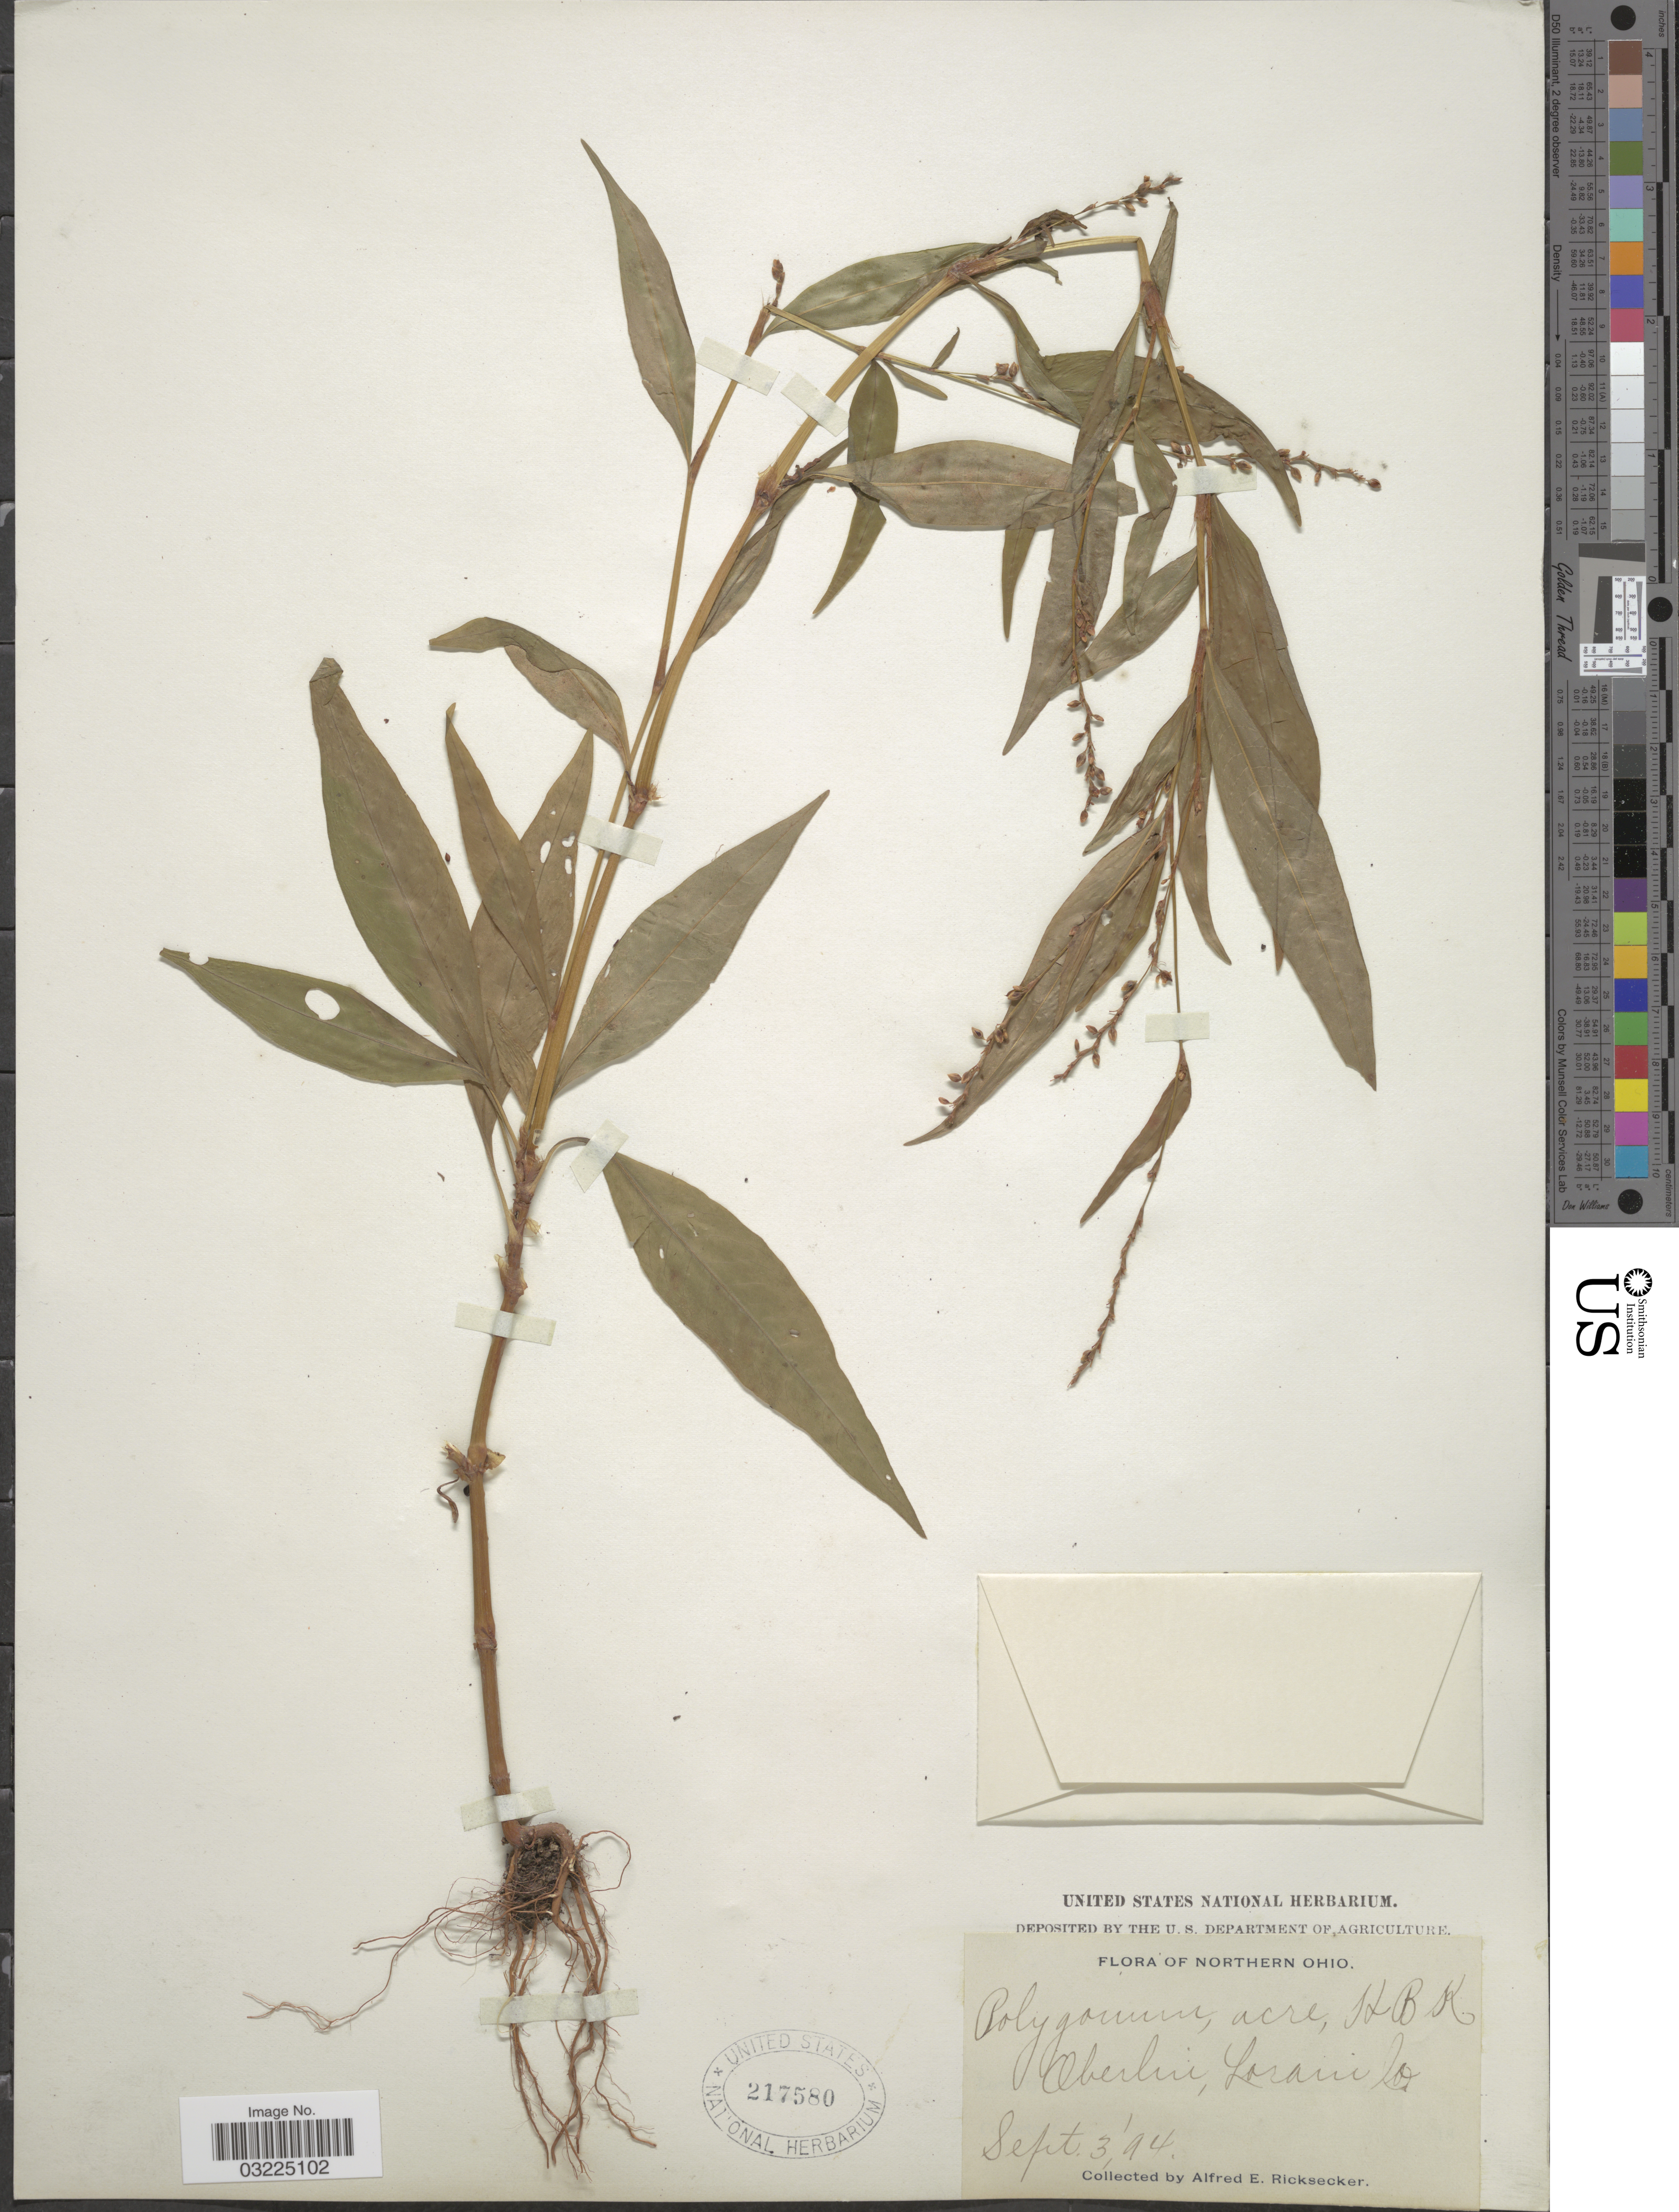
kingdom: Plantae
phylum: Tracheophyta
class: Magnoliopsida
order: Caryophyllales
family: Polygonaceae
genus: Persicaria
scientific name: Persicaria punctata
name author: (Elliott) Small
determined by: Atha, D. E.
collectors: A. E. Ricksecker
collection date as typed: Transcribed d/m/y: 3/9/94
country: United States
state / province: Ohio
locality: Northern Ohio, Oberlin, Lorain Co.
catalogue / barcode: US 217580